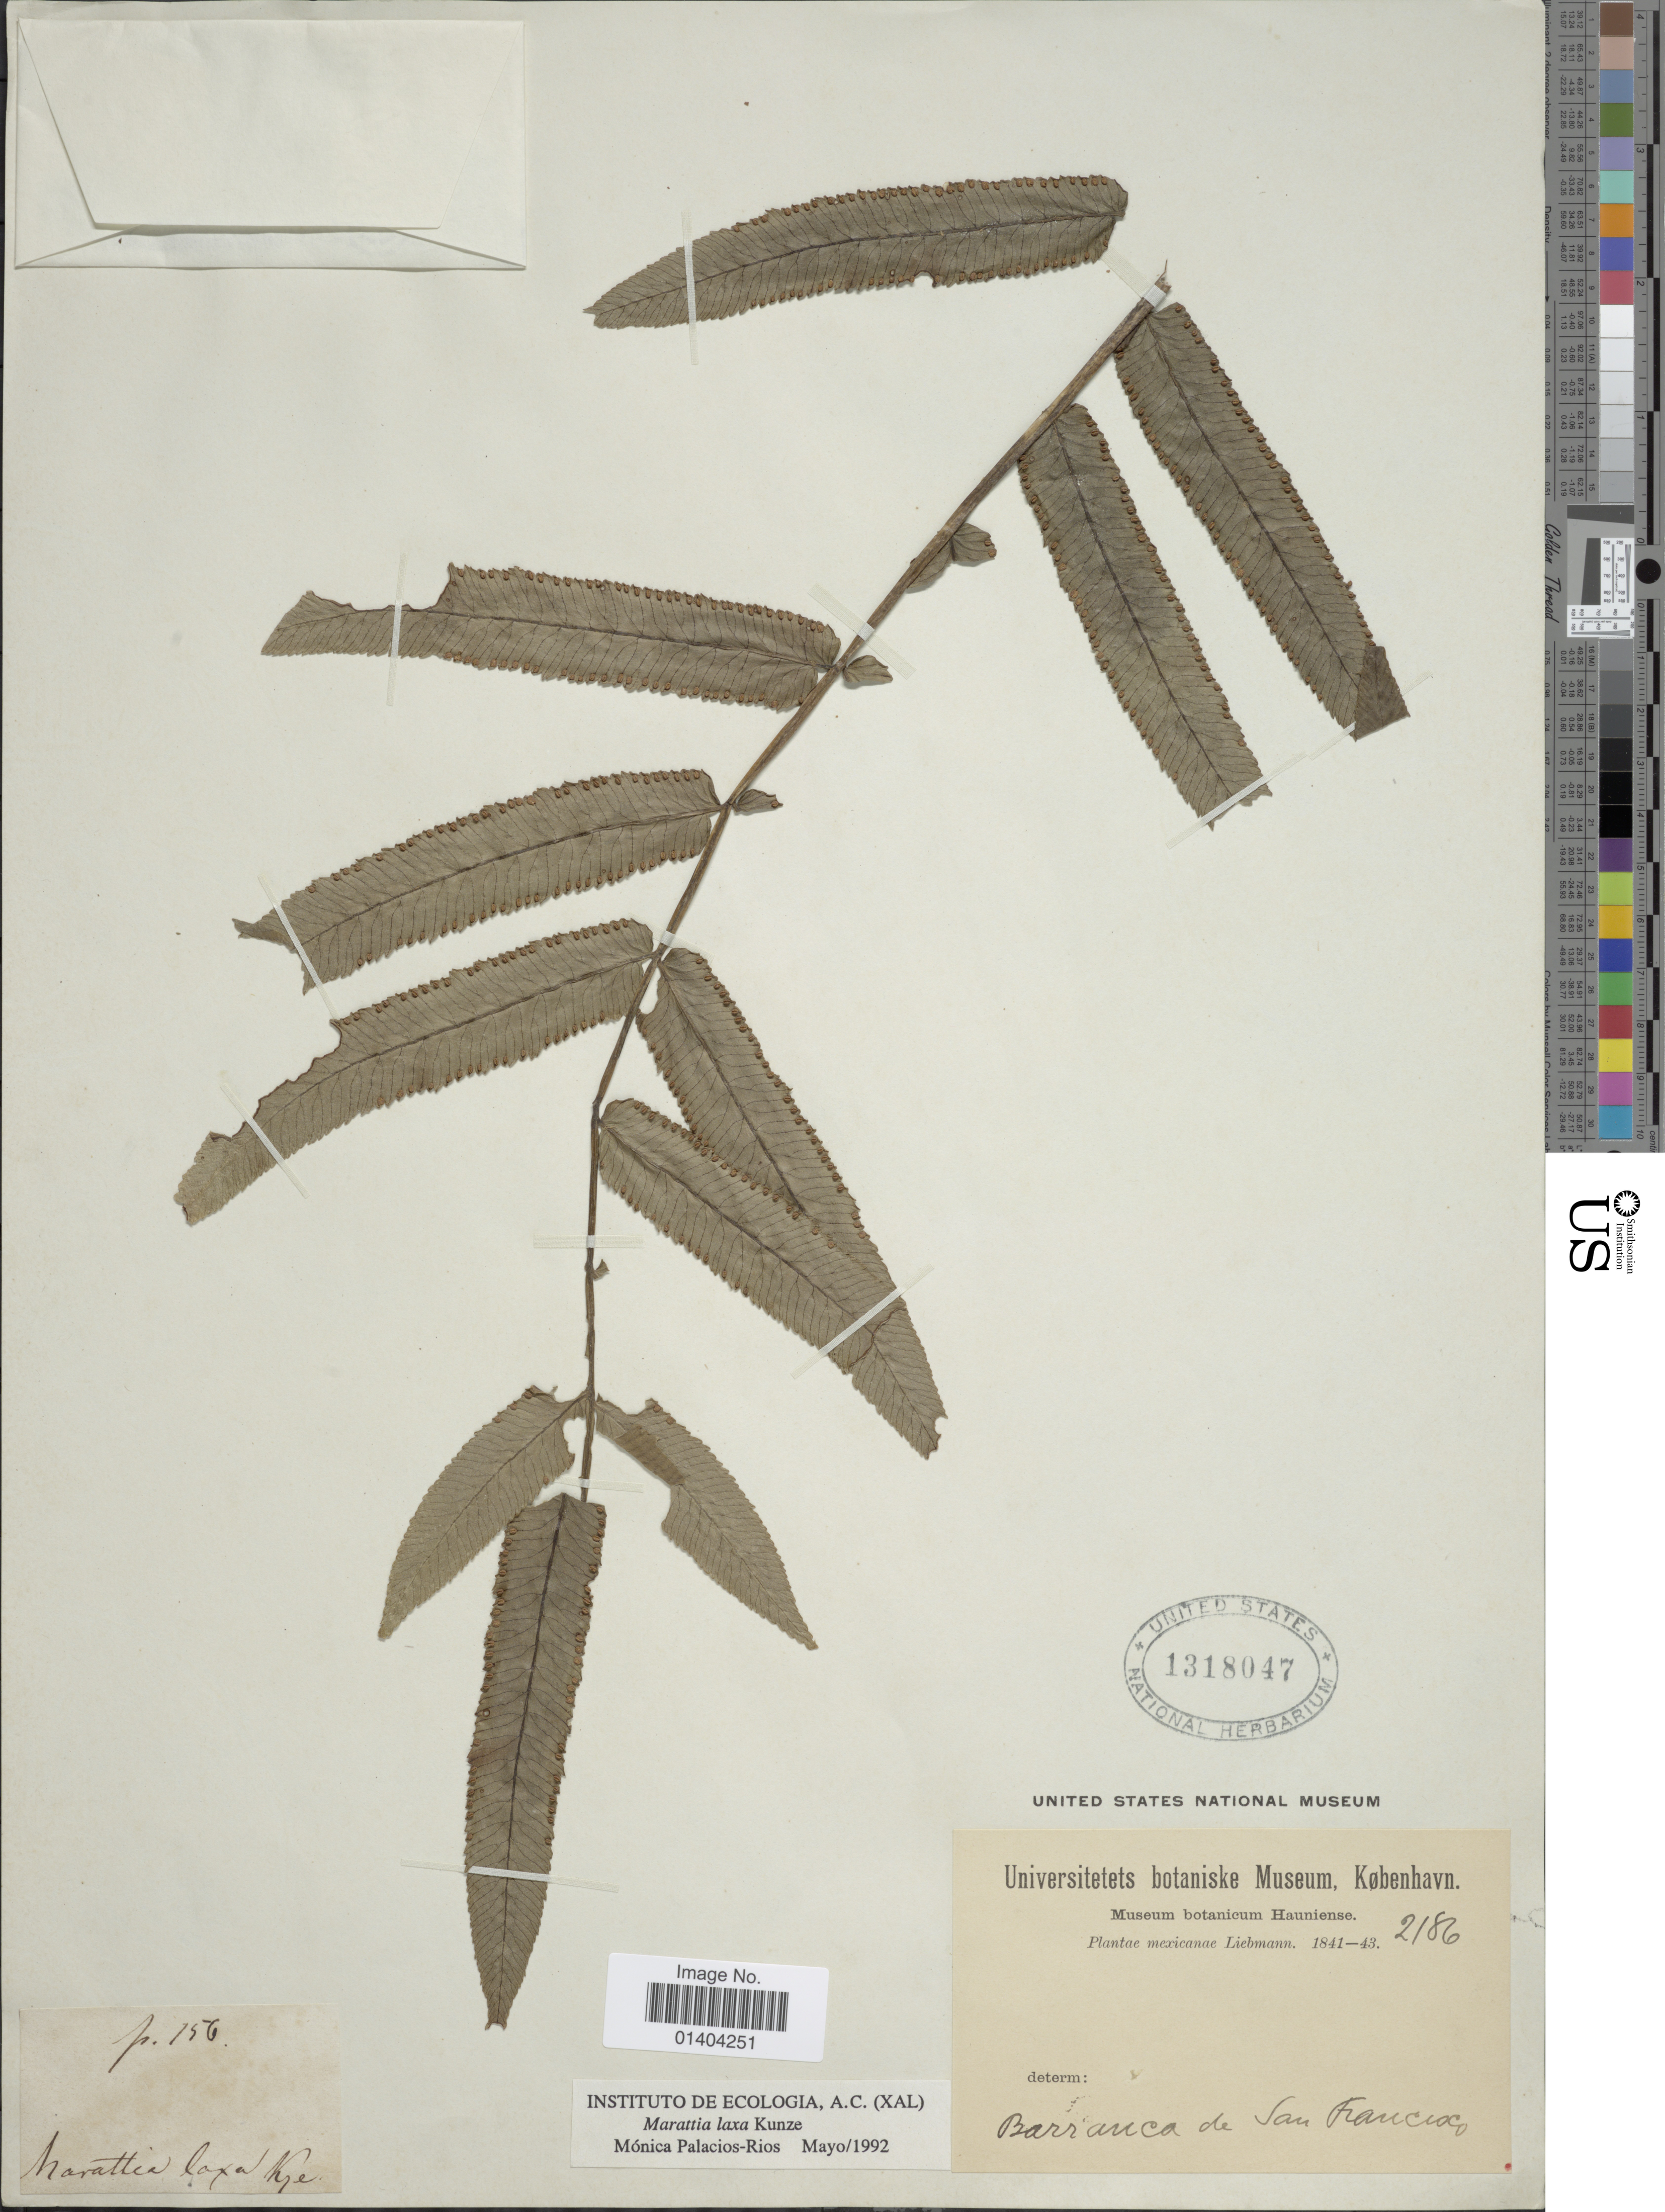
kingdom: Plantae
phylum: Tracheophyta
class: Polypodiopsida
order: Marattiales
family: Marattiaceae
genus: Marattia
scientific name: Marattia laxa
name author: Kunze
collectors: Liebmann, --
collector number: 2186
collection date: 1841/1843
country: Mexico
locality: Barranca de San Francisco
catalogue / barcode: US 1318047